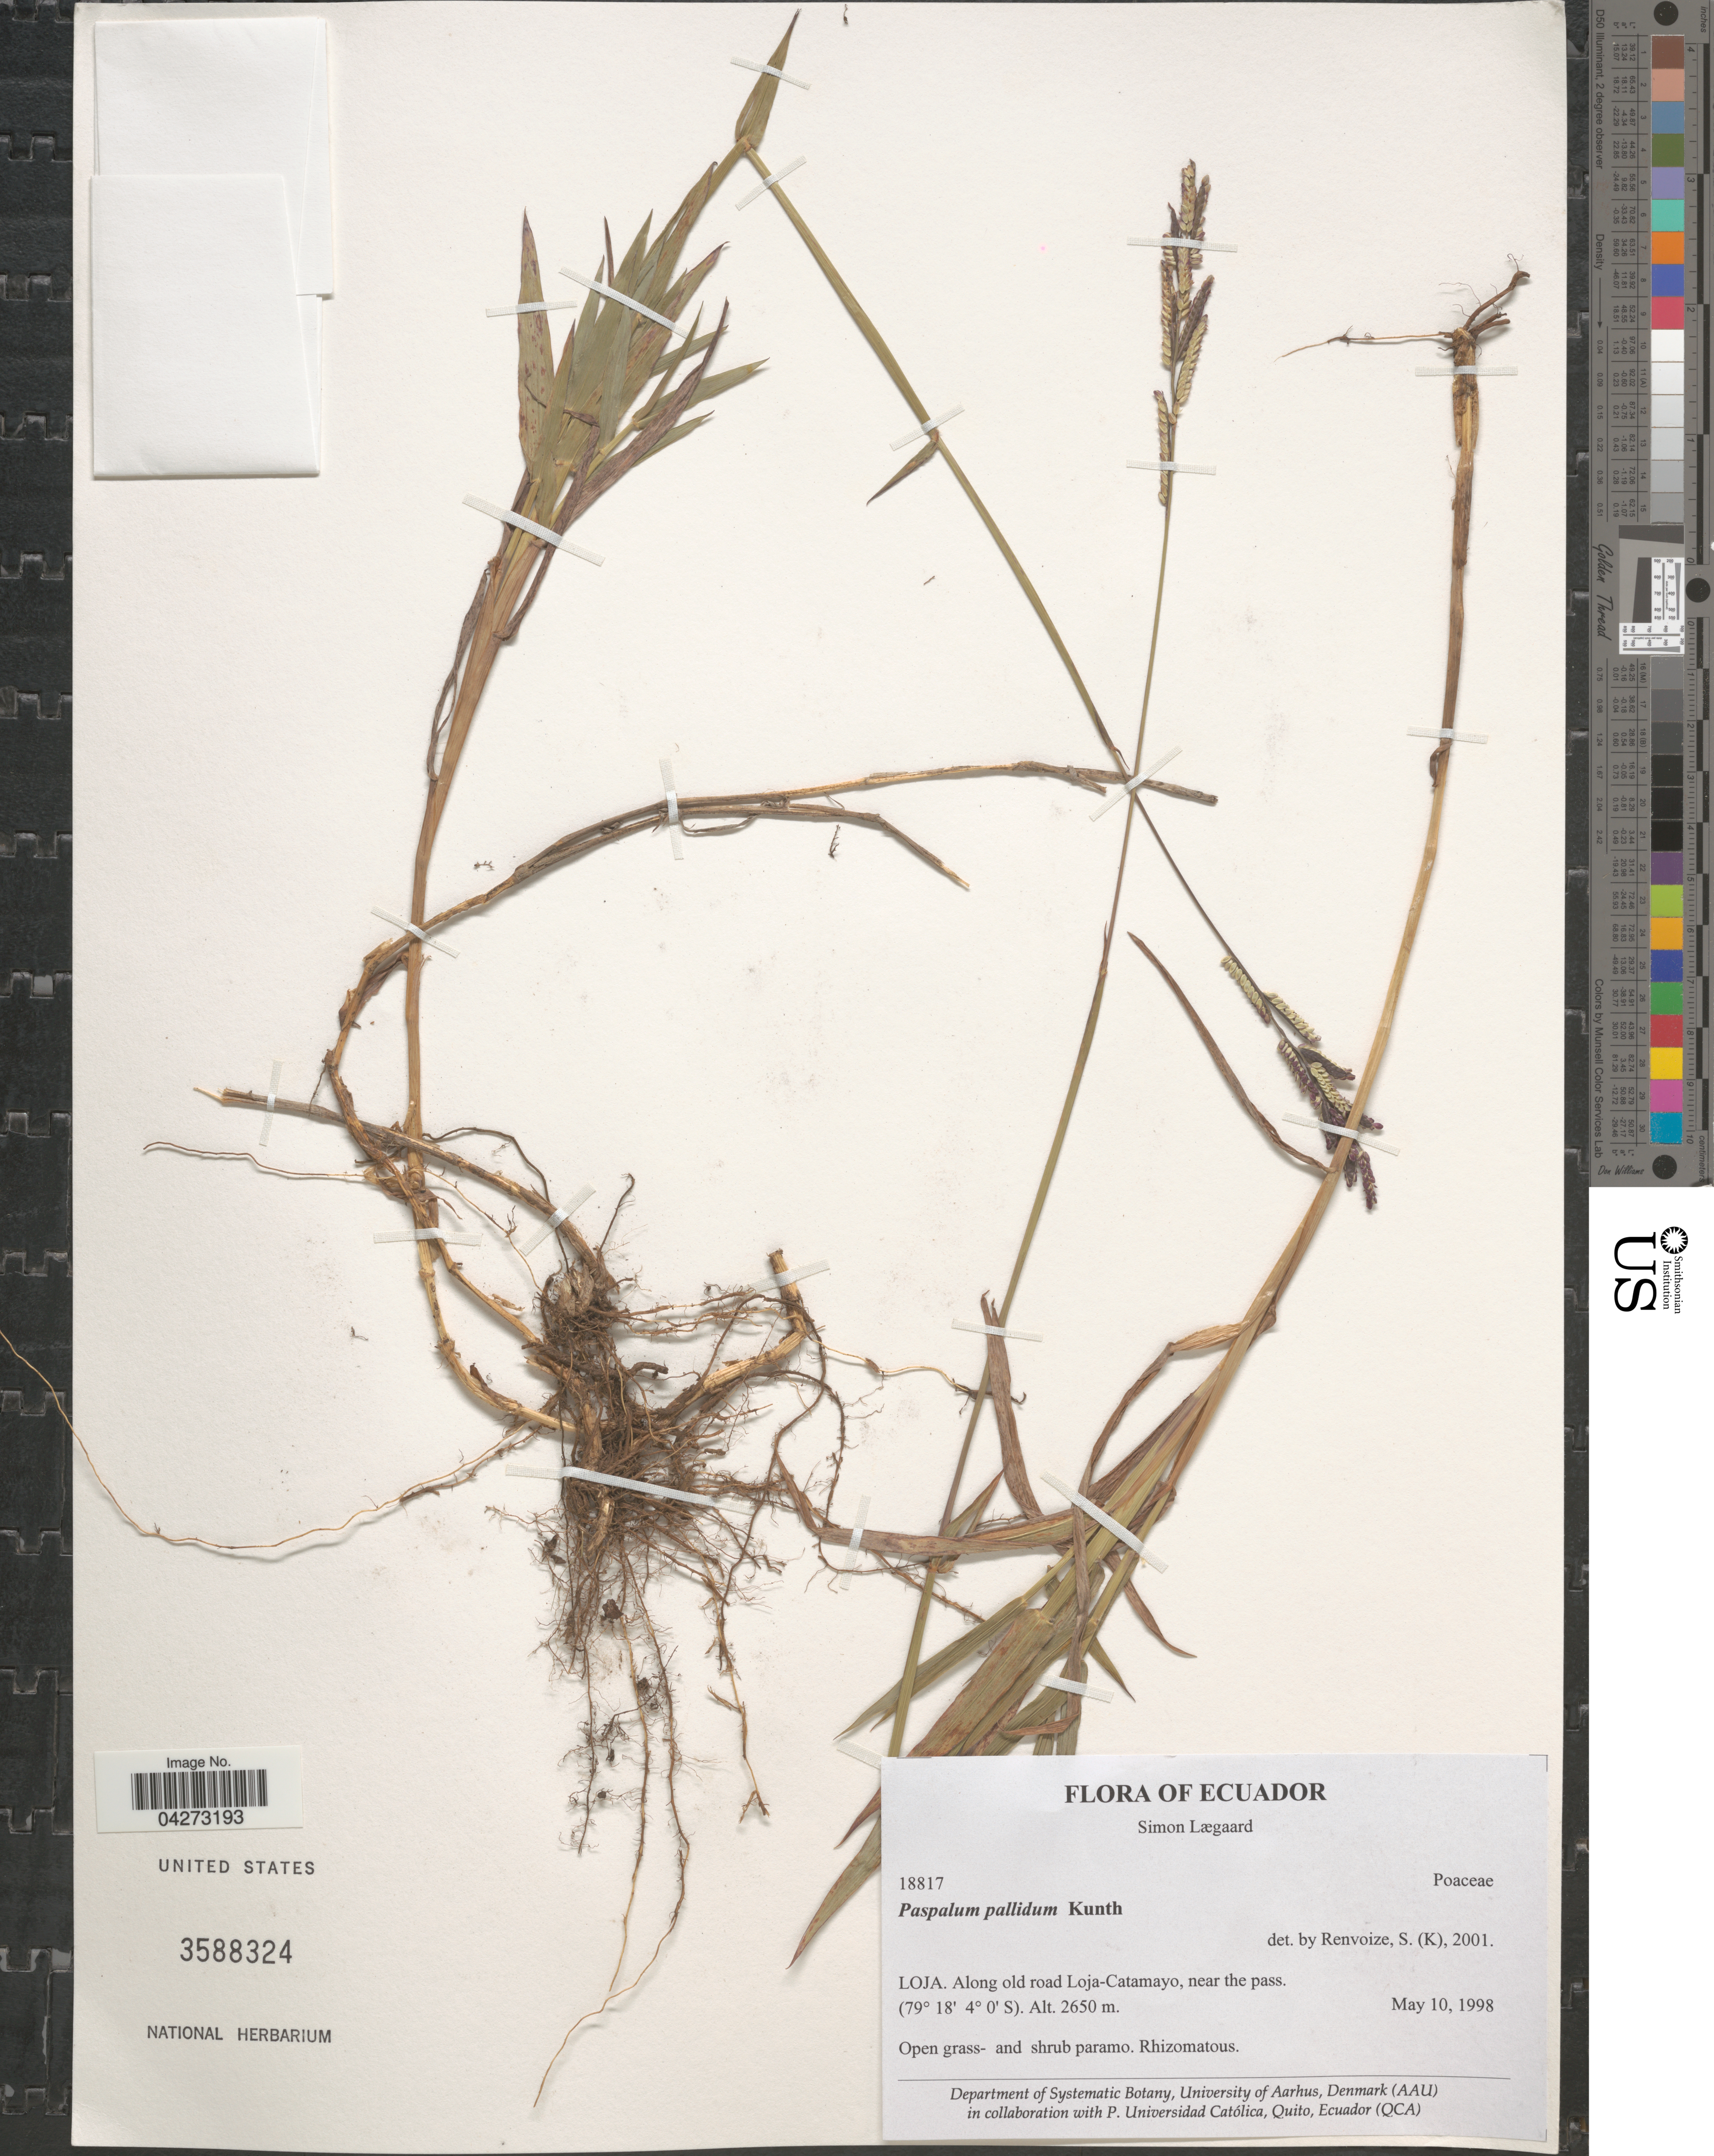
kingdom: Plantae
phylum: Tracheophyta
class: Liliopsida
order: Poales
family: Poaceae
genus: Paspalum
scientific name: Paspalum pallidum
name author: Kunth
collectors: S. Lægaard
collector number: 18817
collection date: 1998-05-10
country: Ecuador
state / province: Loja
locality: Along old road Loja-Catamayo, near the pass.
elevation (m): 2650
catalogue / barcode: US 3588324